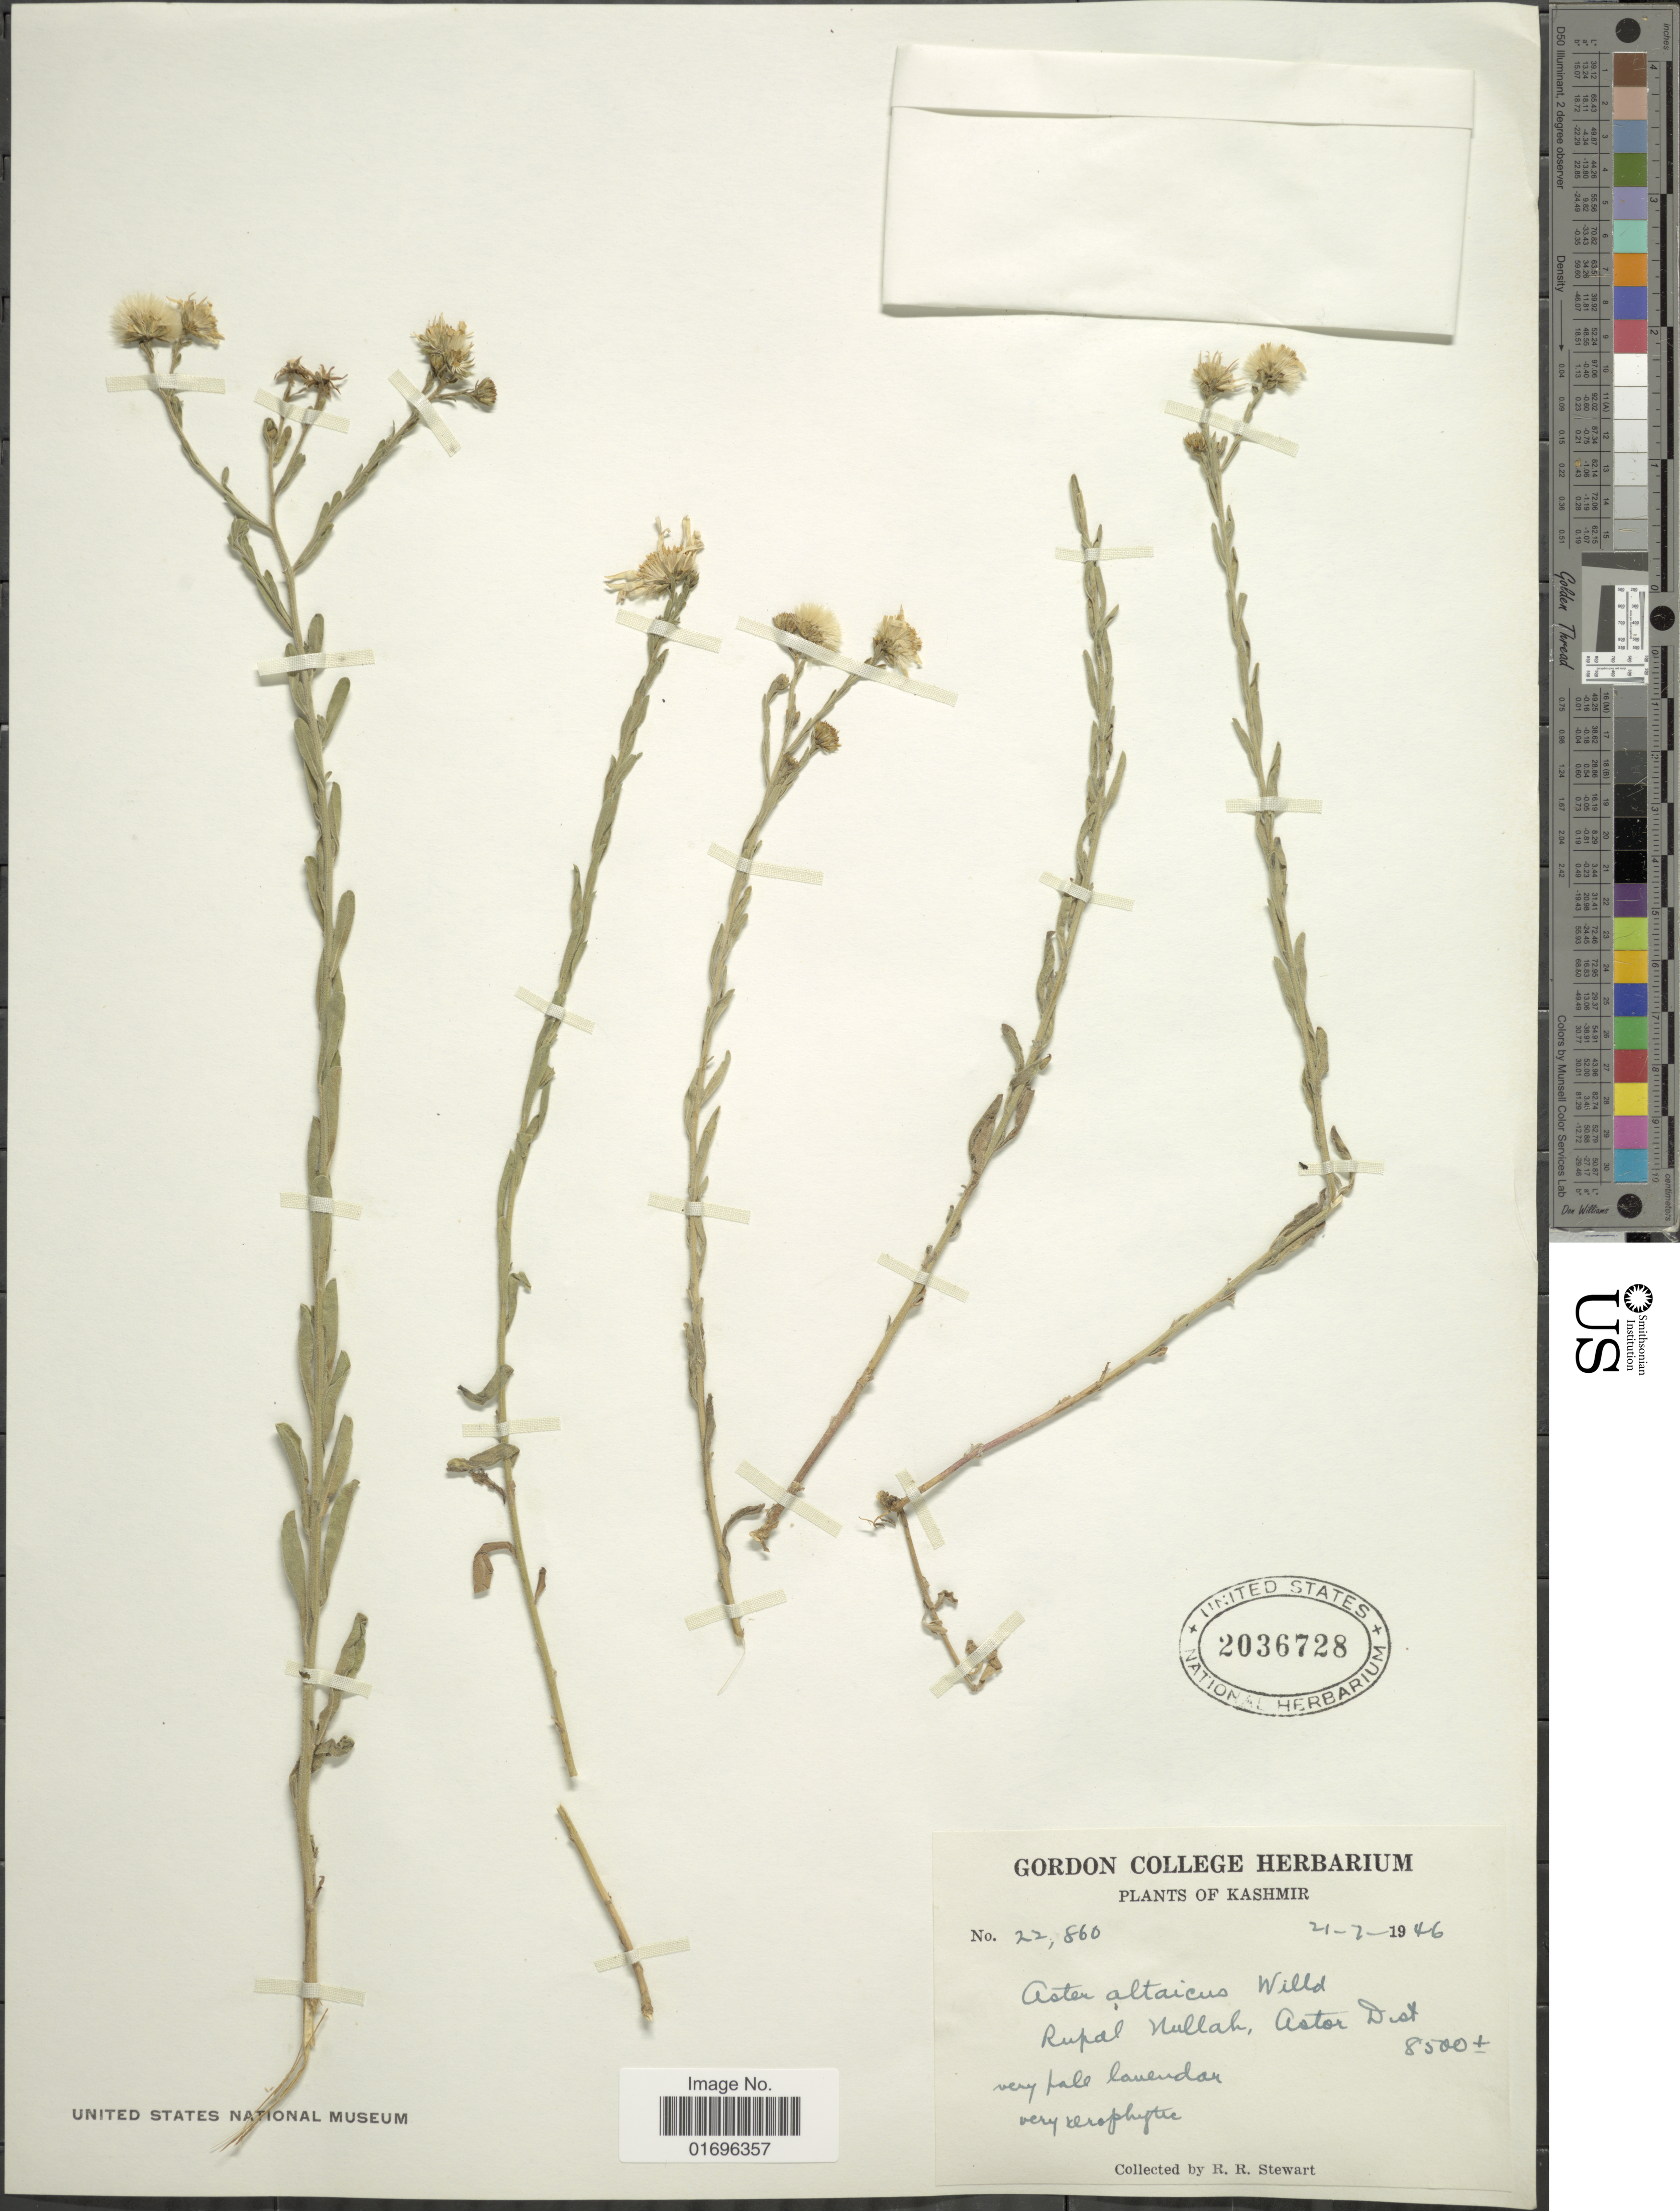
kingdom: Plantae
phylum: Tracheophyta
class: Magnoliopsida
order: Asterales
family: Asteraceae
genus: Aster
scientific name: Aster altaicus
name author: Willd.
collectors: R. R. Stewart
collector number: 22860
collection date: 1946-07-21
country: India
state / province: Jammu and Kashmir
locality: Kashmir. Rupal Nullah, Astor Dist.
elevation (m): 2591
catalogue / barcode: US 2036728